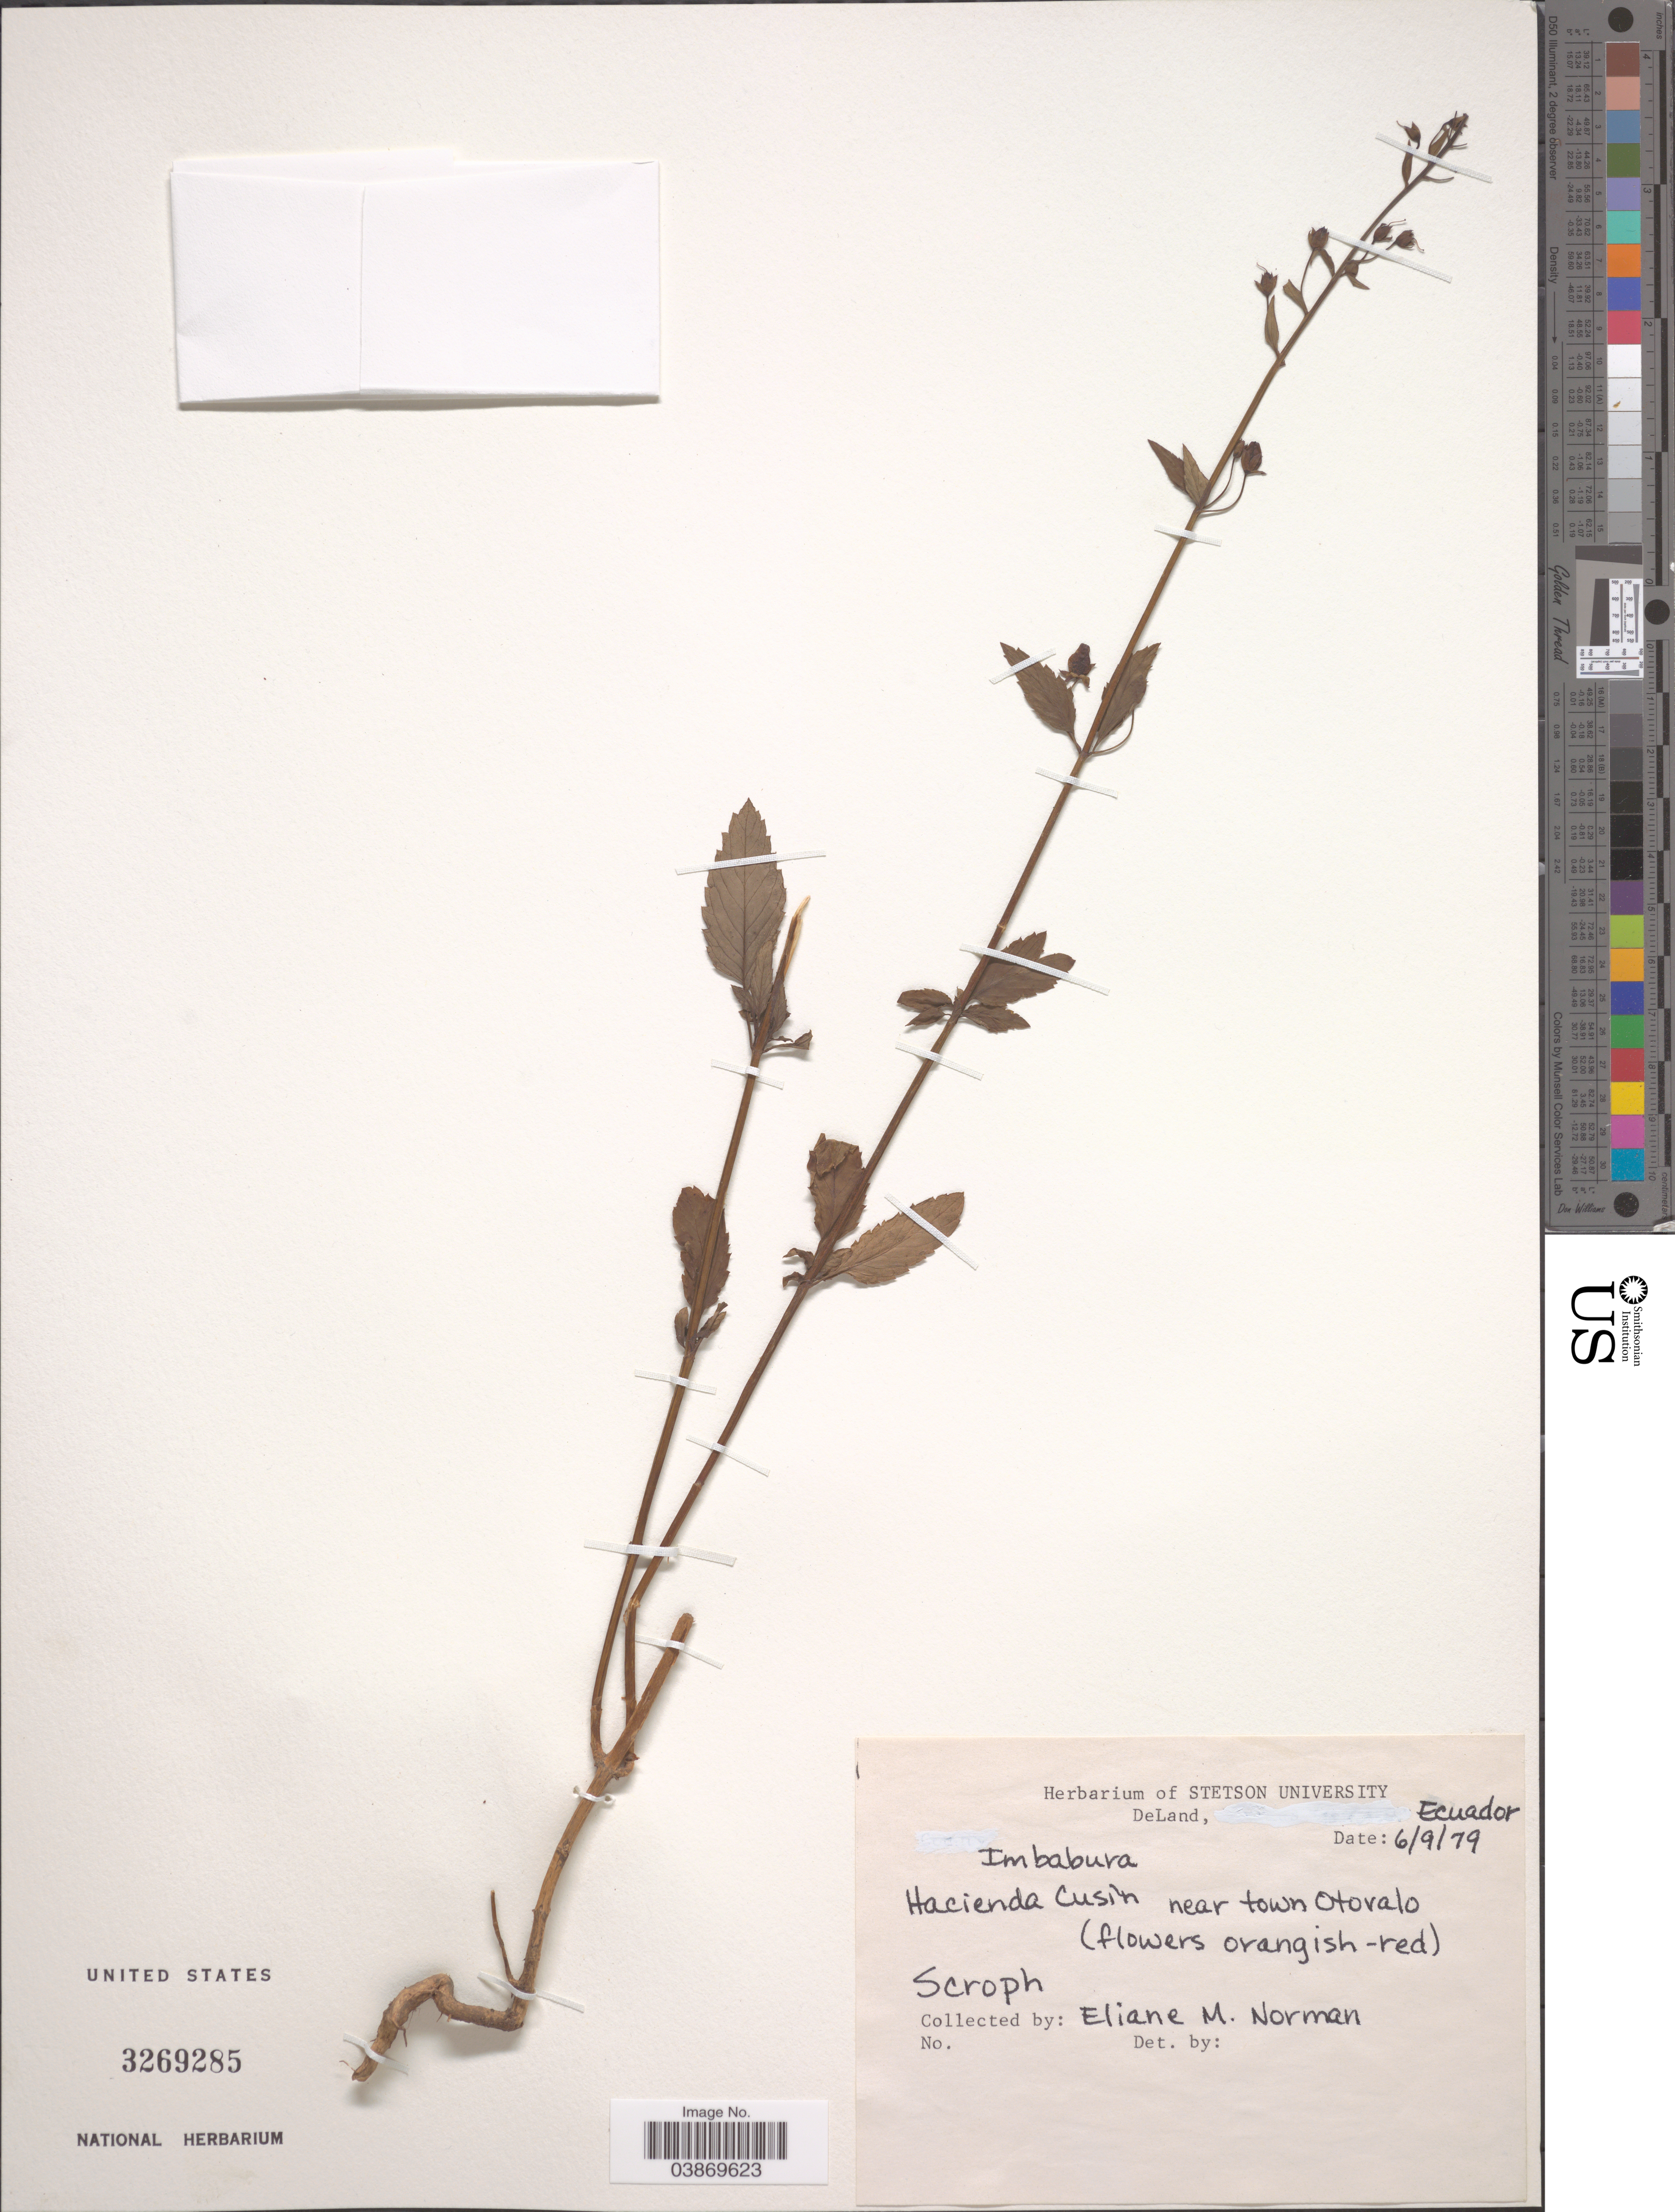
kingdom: Plantae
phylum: Tracheophyta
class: Magnoliopsida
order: Lamiales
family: Scrophulariaceae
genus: Alonsoa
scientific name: Alonsoa sp.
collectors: E. Norman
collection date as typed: Transcribed d/m/y: 6/9/79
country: Ecuador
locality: Hacienda Cusin near town Otovalo.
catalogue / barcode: US 3269285